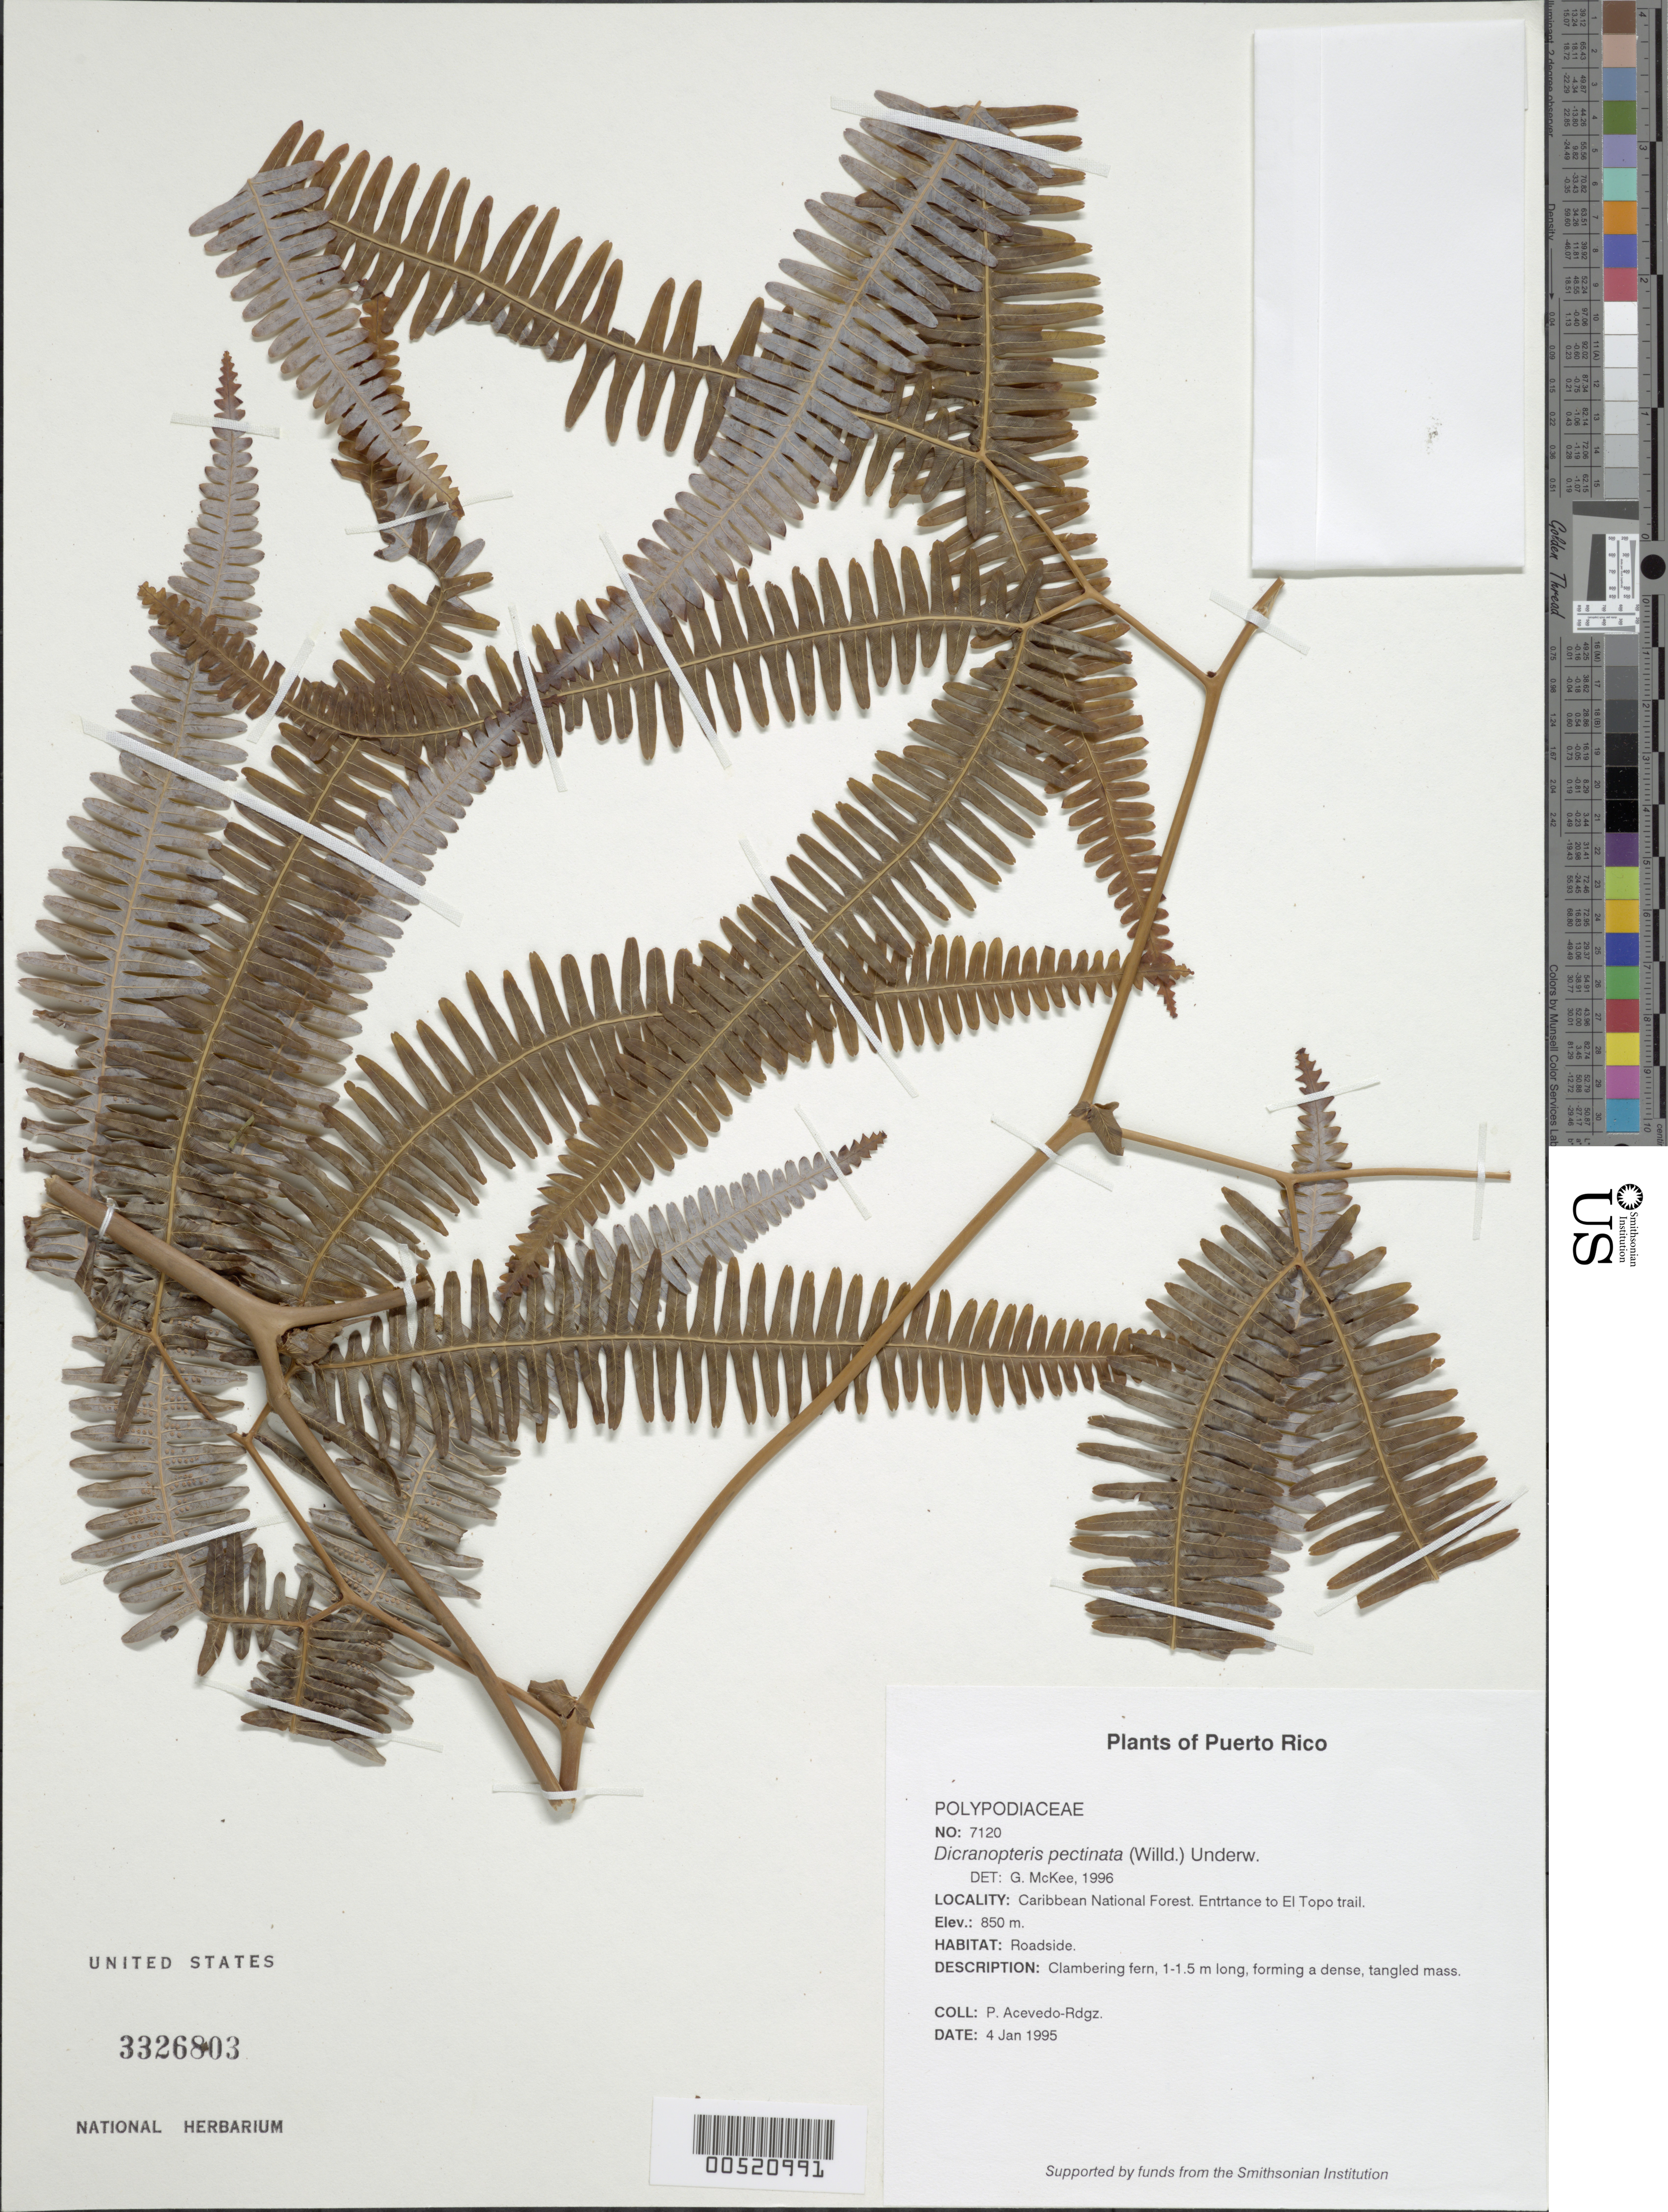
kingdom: Plantae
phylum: Tracheophyta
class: Polypodiopsida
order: Gleicheniales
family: Gleicheniaceae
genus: Gleichenella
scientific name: Gleichenella pectinata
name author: (Willd.) Ching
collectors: P. Acevedo-Rodr.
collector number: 7120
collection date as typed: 04 Jan 1995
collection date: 1995-01-04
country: Puerto Rico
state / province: Río Grande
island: Puerto Rico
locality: Río Grande; Caribbean National Forest. Entrtance to El Toro trail.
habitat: Roadside.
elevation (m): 850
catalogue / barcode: US 3326803